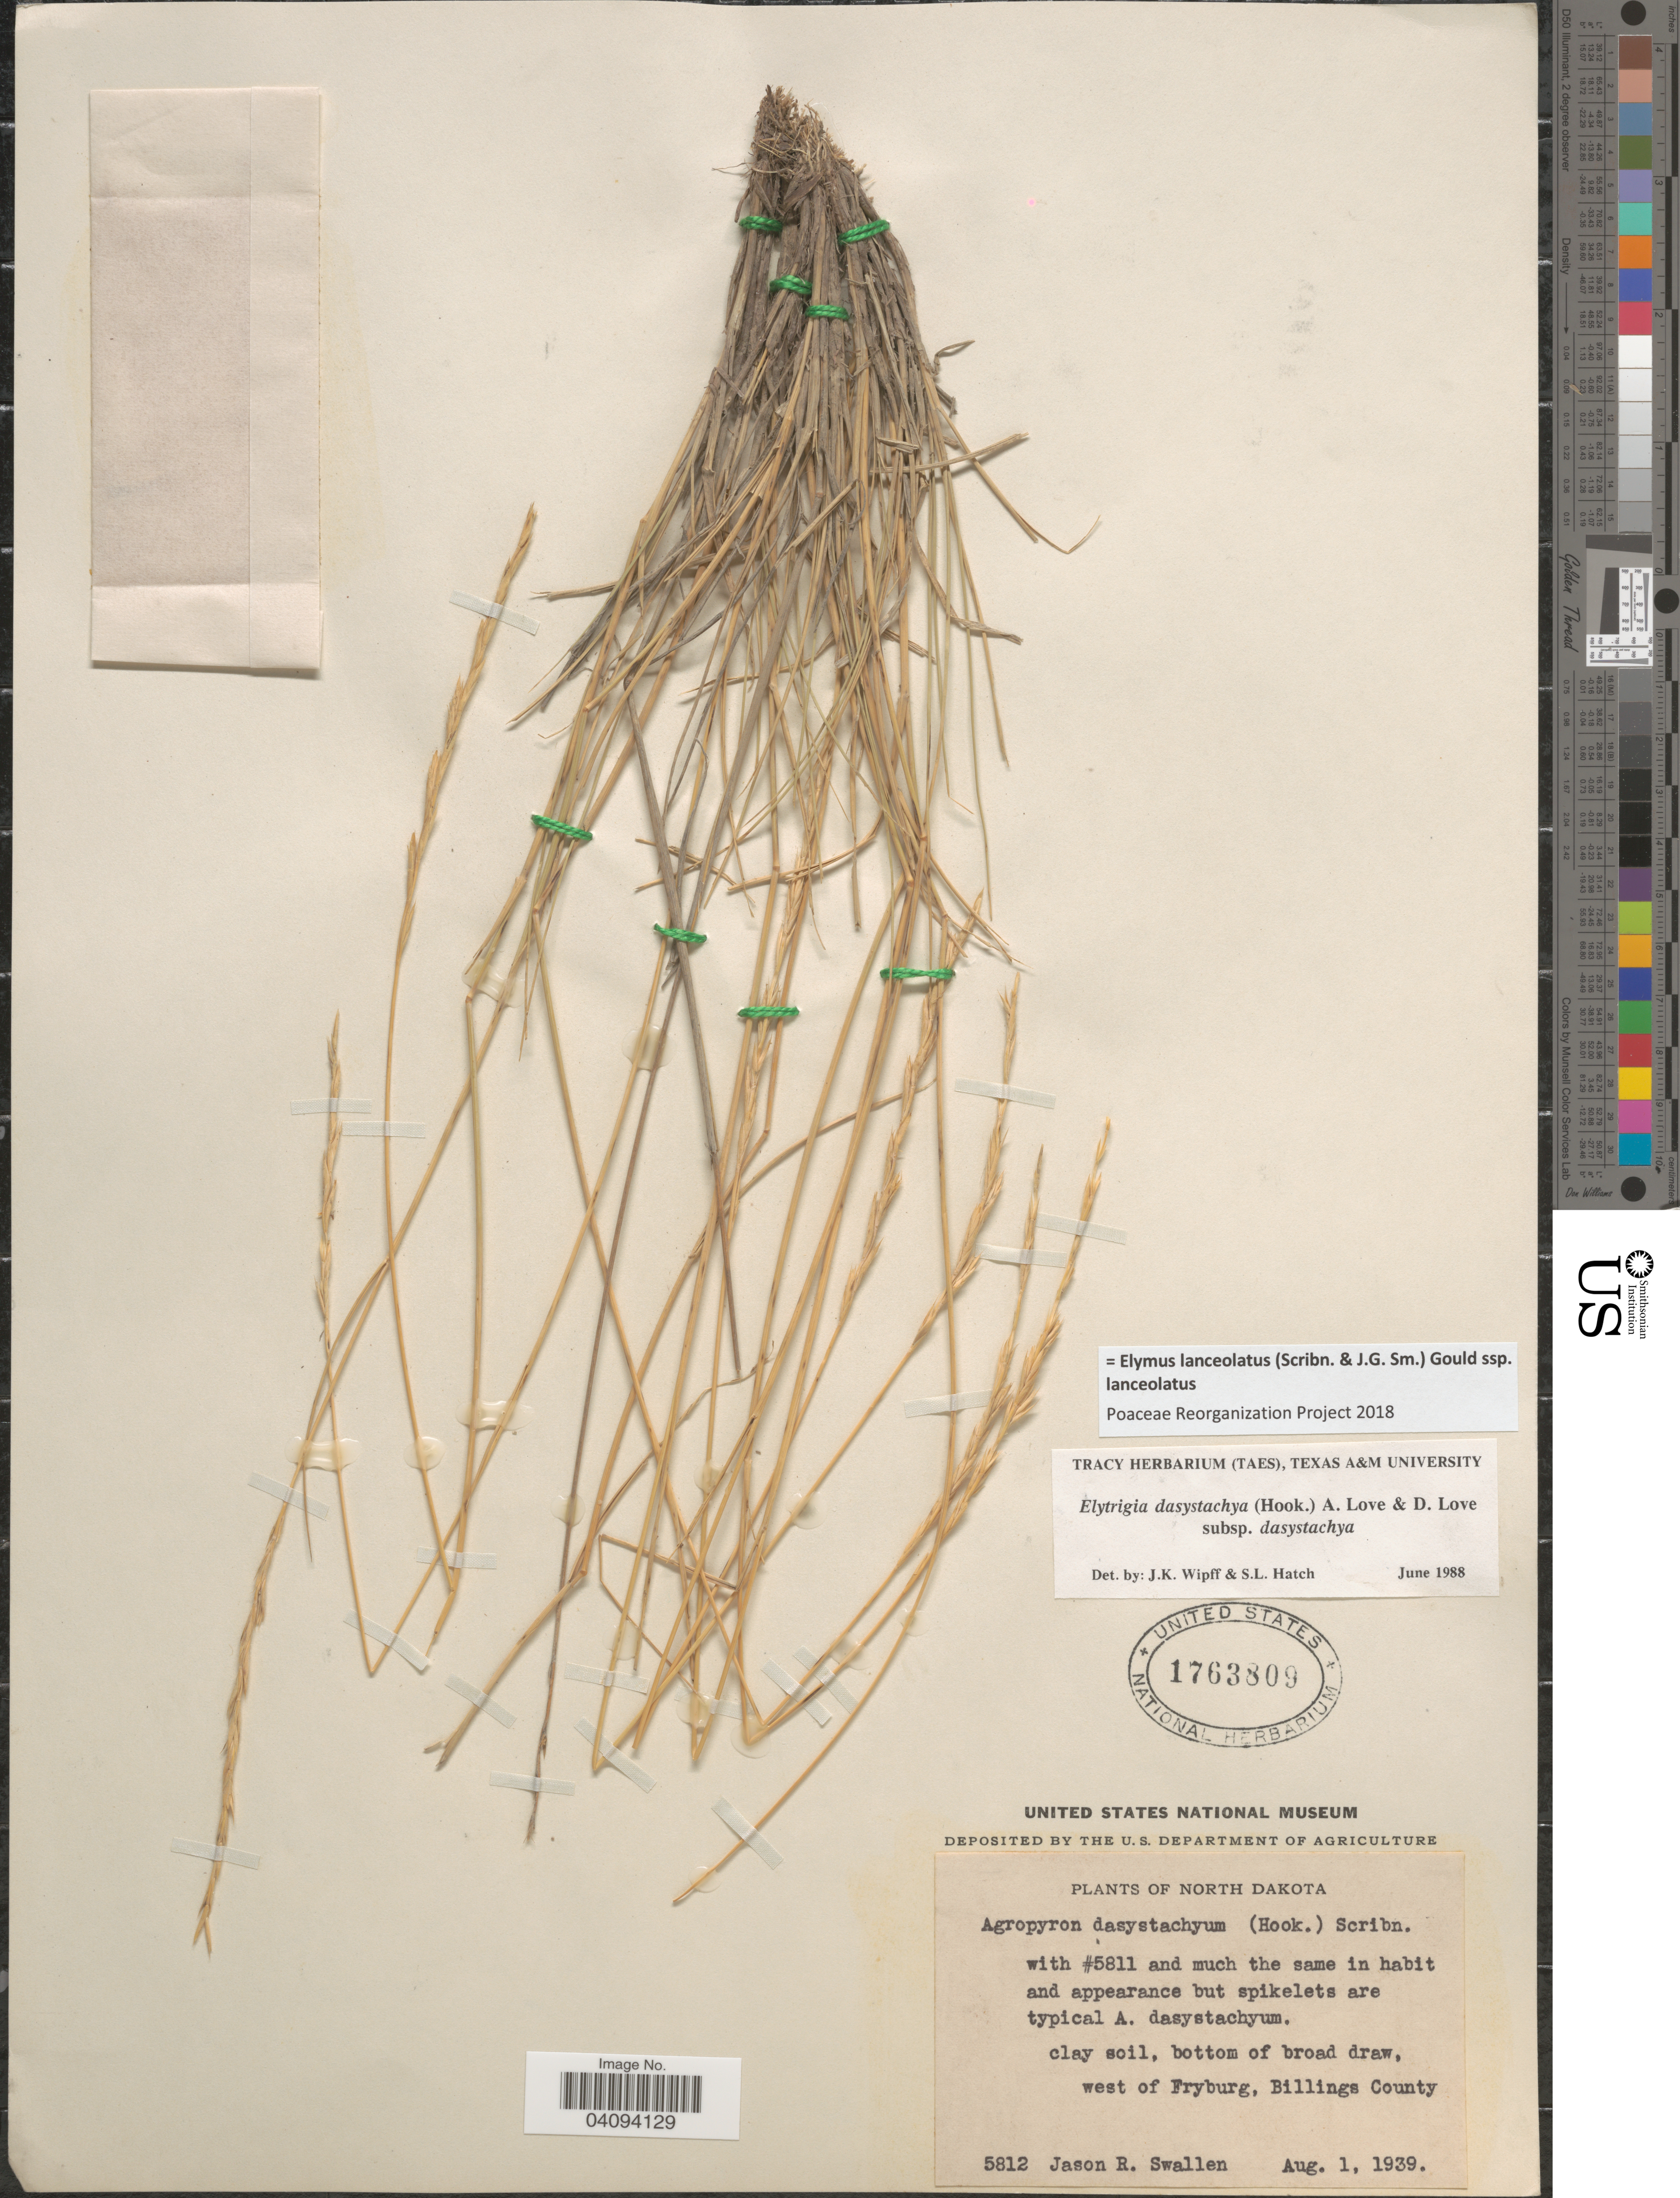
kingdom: Plantae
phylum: Tracheophyta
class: Liliopsida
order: Poales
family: Poaceae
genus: Elymus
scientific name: Elymus lanceolatus subsp. lanceolatus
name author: (Scribn. & J.G. Sm.) Gould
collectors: J. R. Swallen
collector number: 5812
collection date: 1939-08-01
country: United States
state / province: North Dakota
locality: West of Fryburg, Billings County.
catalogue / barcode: US 1763809